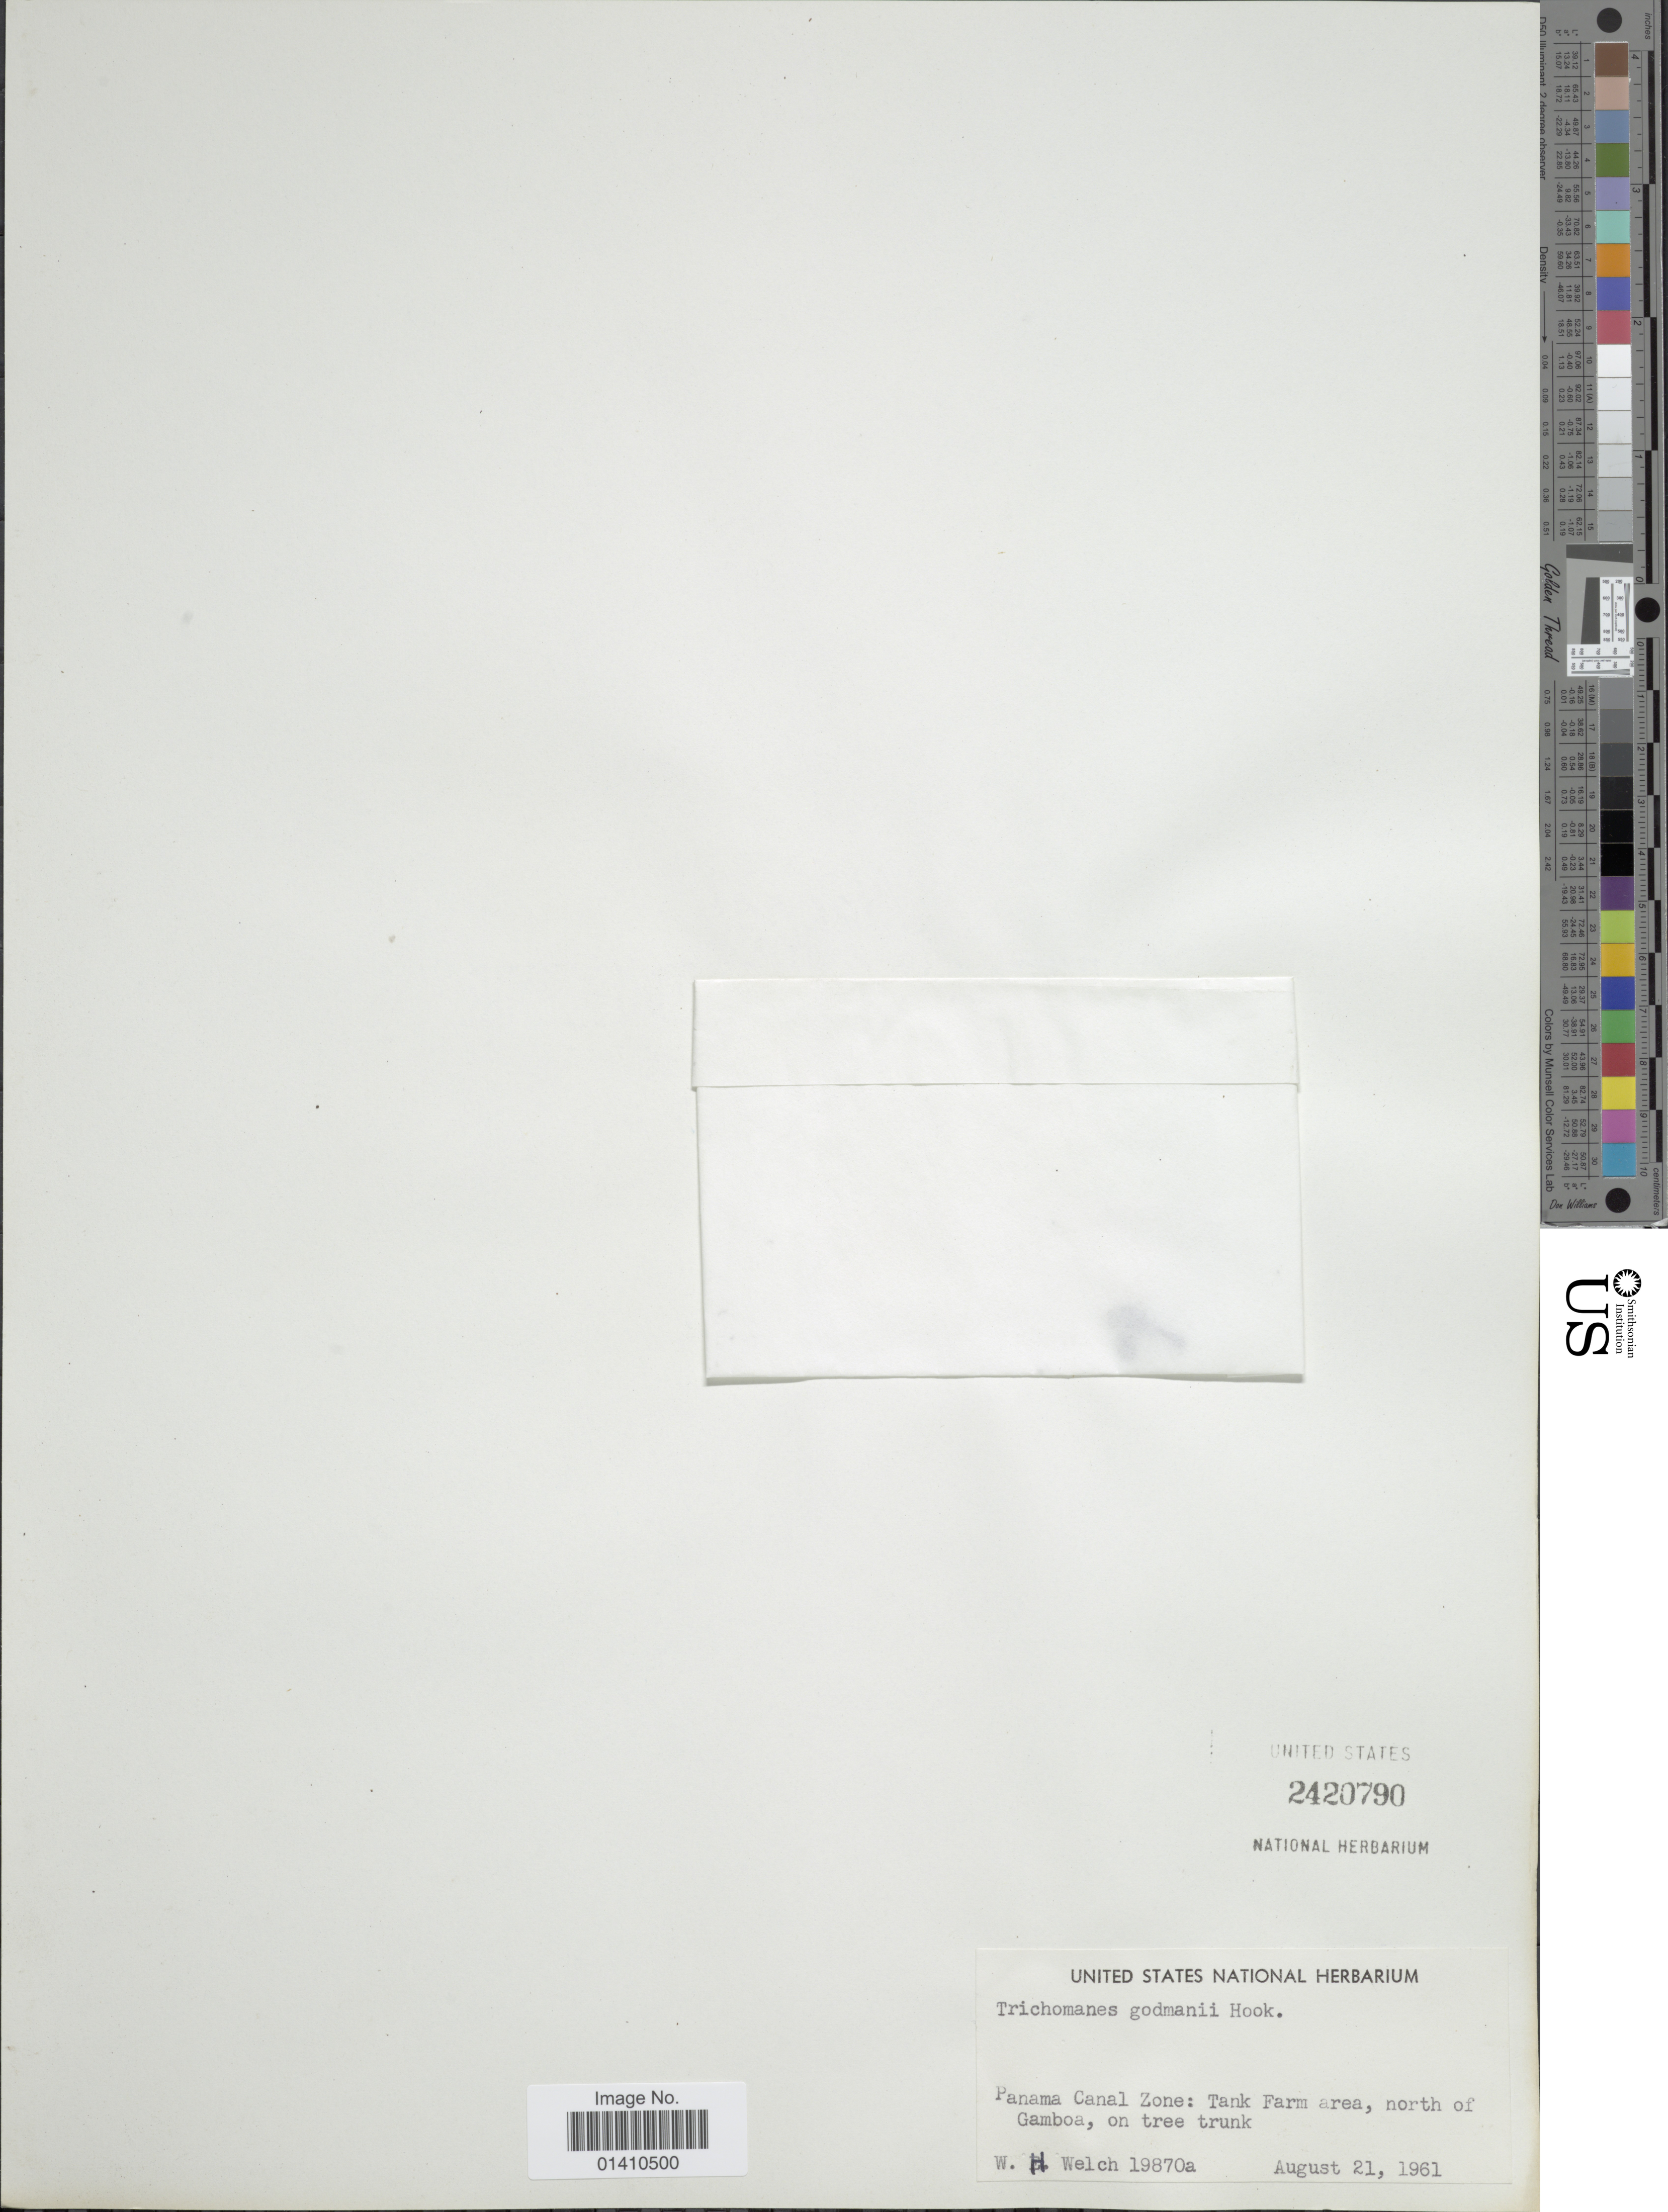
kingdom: Plantae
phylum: Tracheophyta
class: Polypodiopsida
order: Hymenophyllales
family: Hymenophyllaceae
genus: Didymoglossum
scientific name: Didymoglossum godmanii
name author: (Hook. ex Baker) Ebihara & Dubuisson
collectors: W. H. Welch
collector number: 19870a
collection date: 1961-08-21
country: Panama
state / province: Colón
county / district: Canal Zone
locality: Canal Zone: Tank Farm area, north of Gamboa, on tree trunk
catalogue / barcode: US 2420790